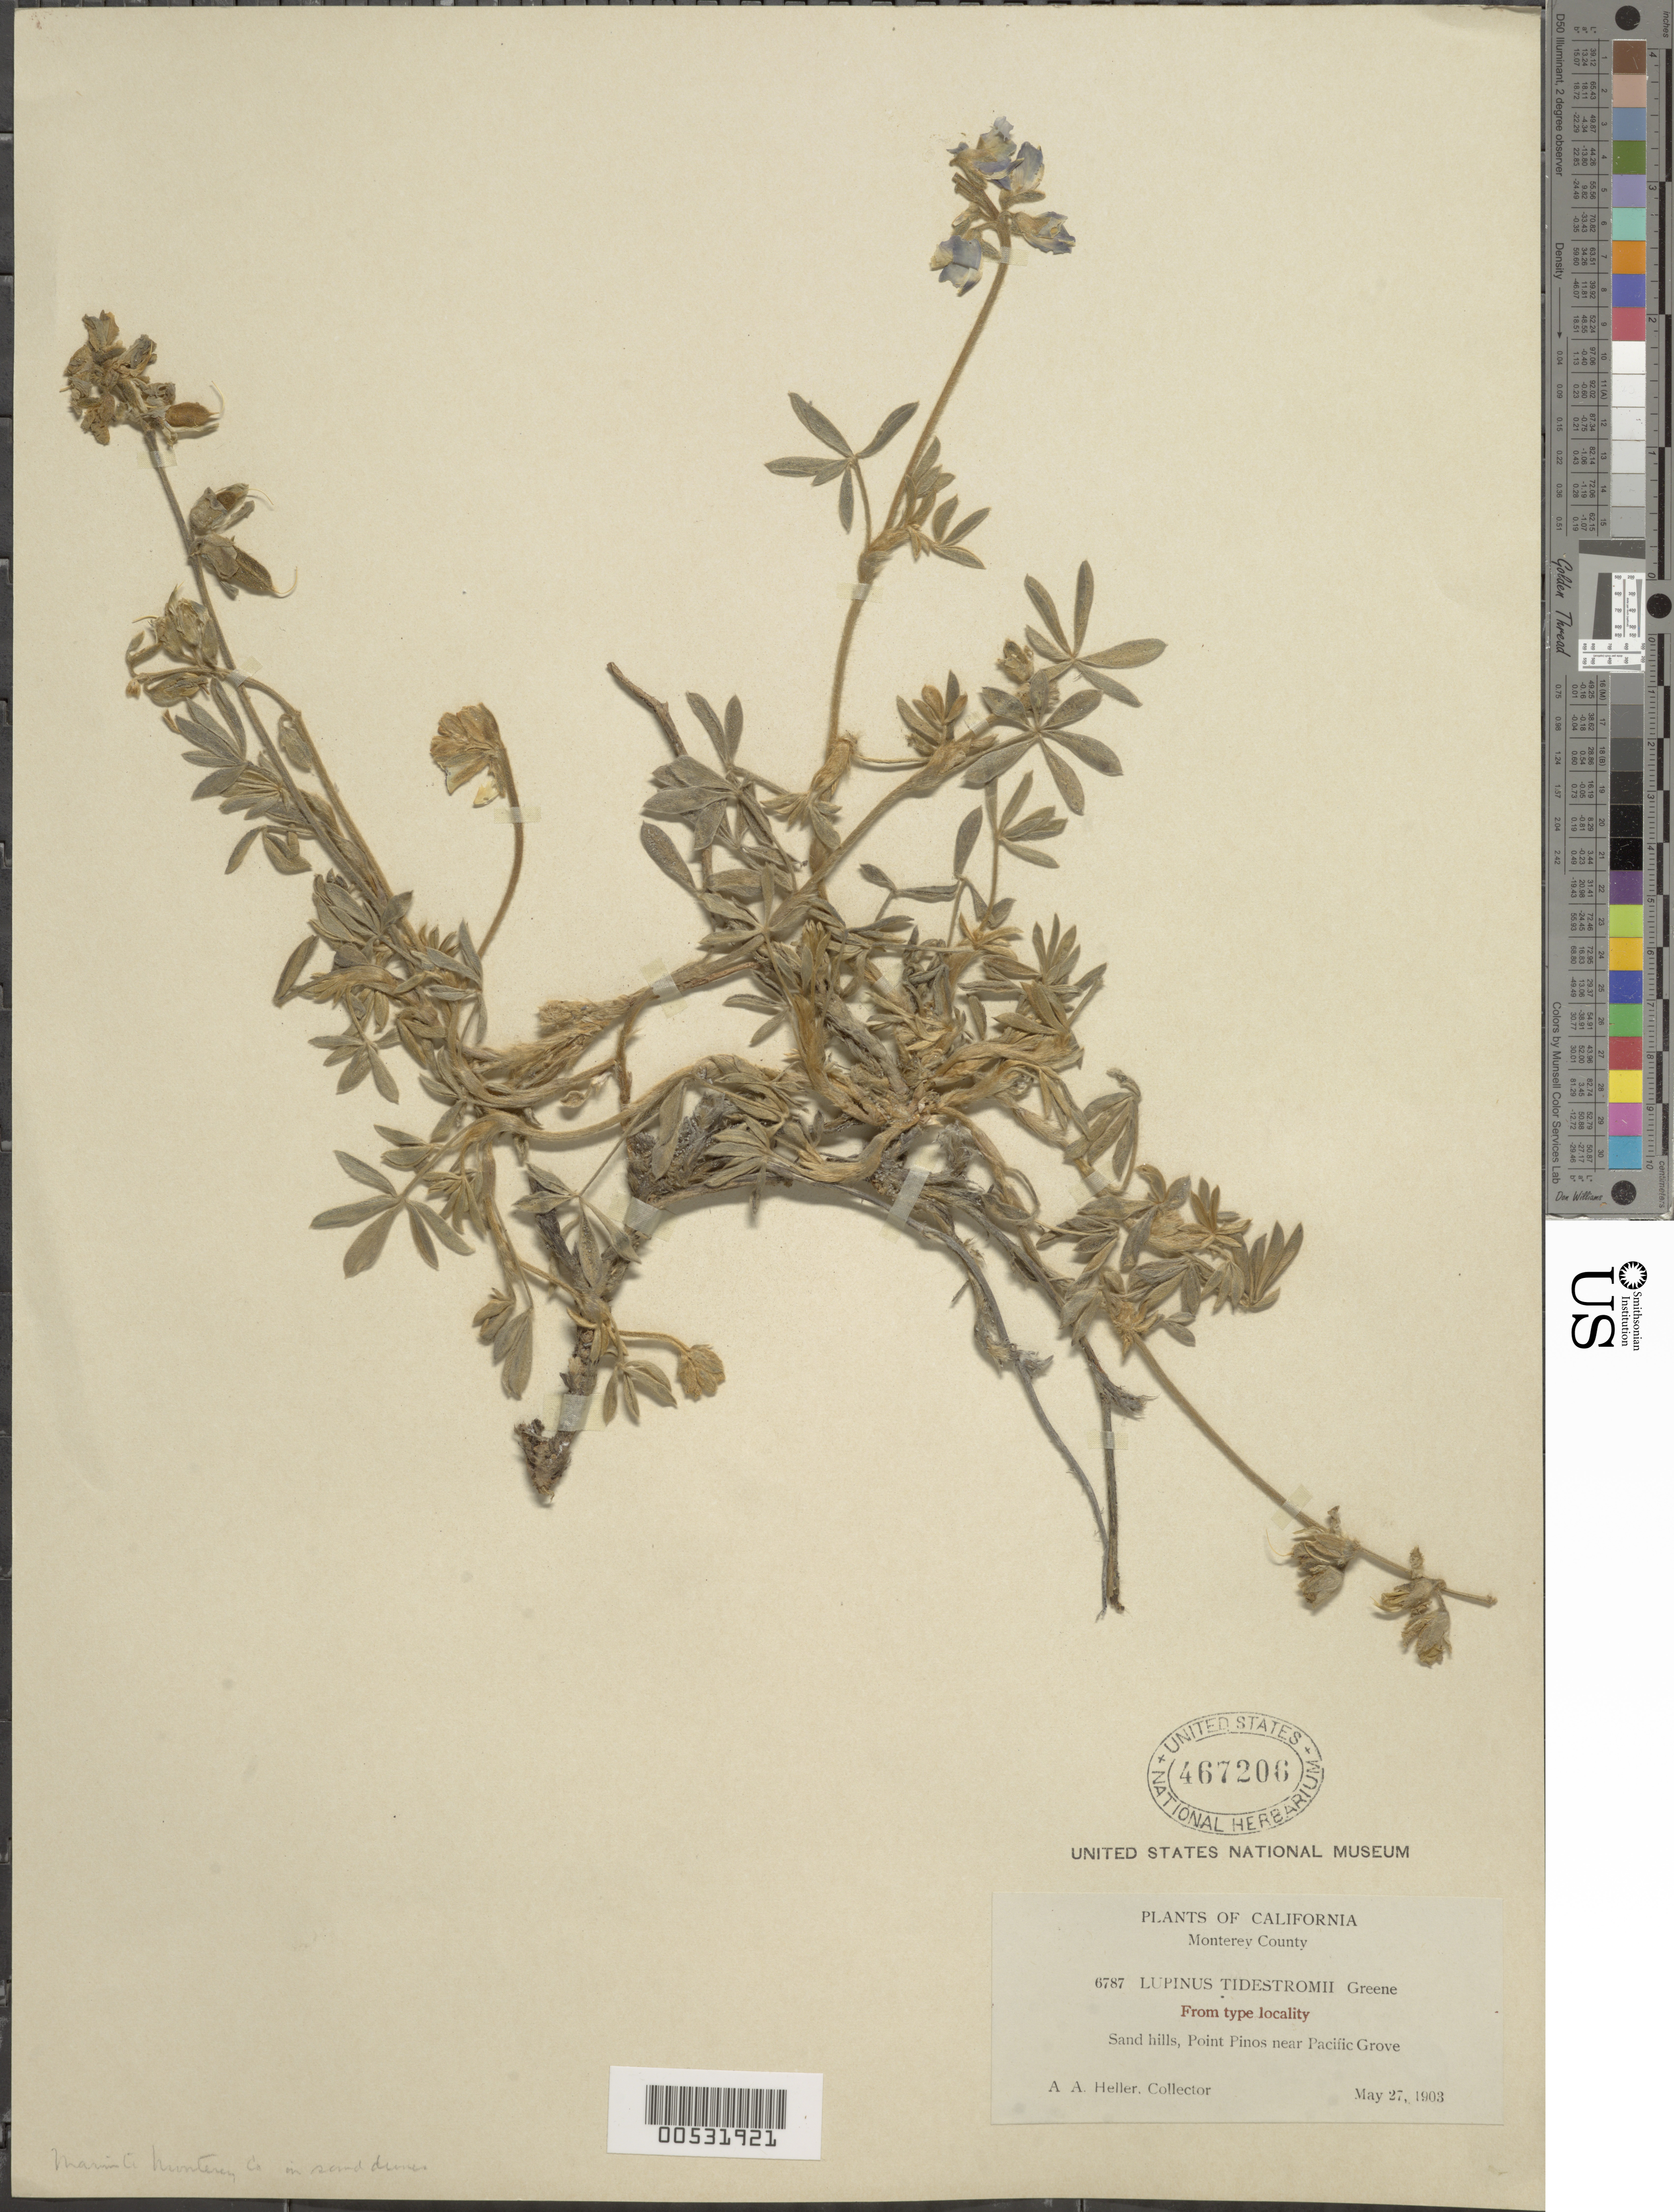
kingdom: Plantae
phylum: Tracheophyta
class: Magnoliopsida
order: Fabales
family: Fabaceae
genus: Lupinus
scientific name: Lupinus tidestromii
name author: Greene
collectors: A. A. Heller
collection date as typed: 27 May 1903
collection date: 1903-05-27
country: United States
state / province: California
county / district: Monterey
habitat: Sand hills.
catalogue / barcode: US 467206